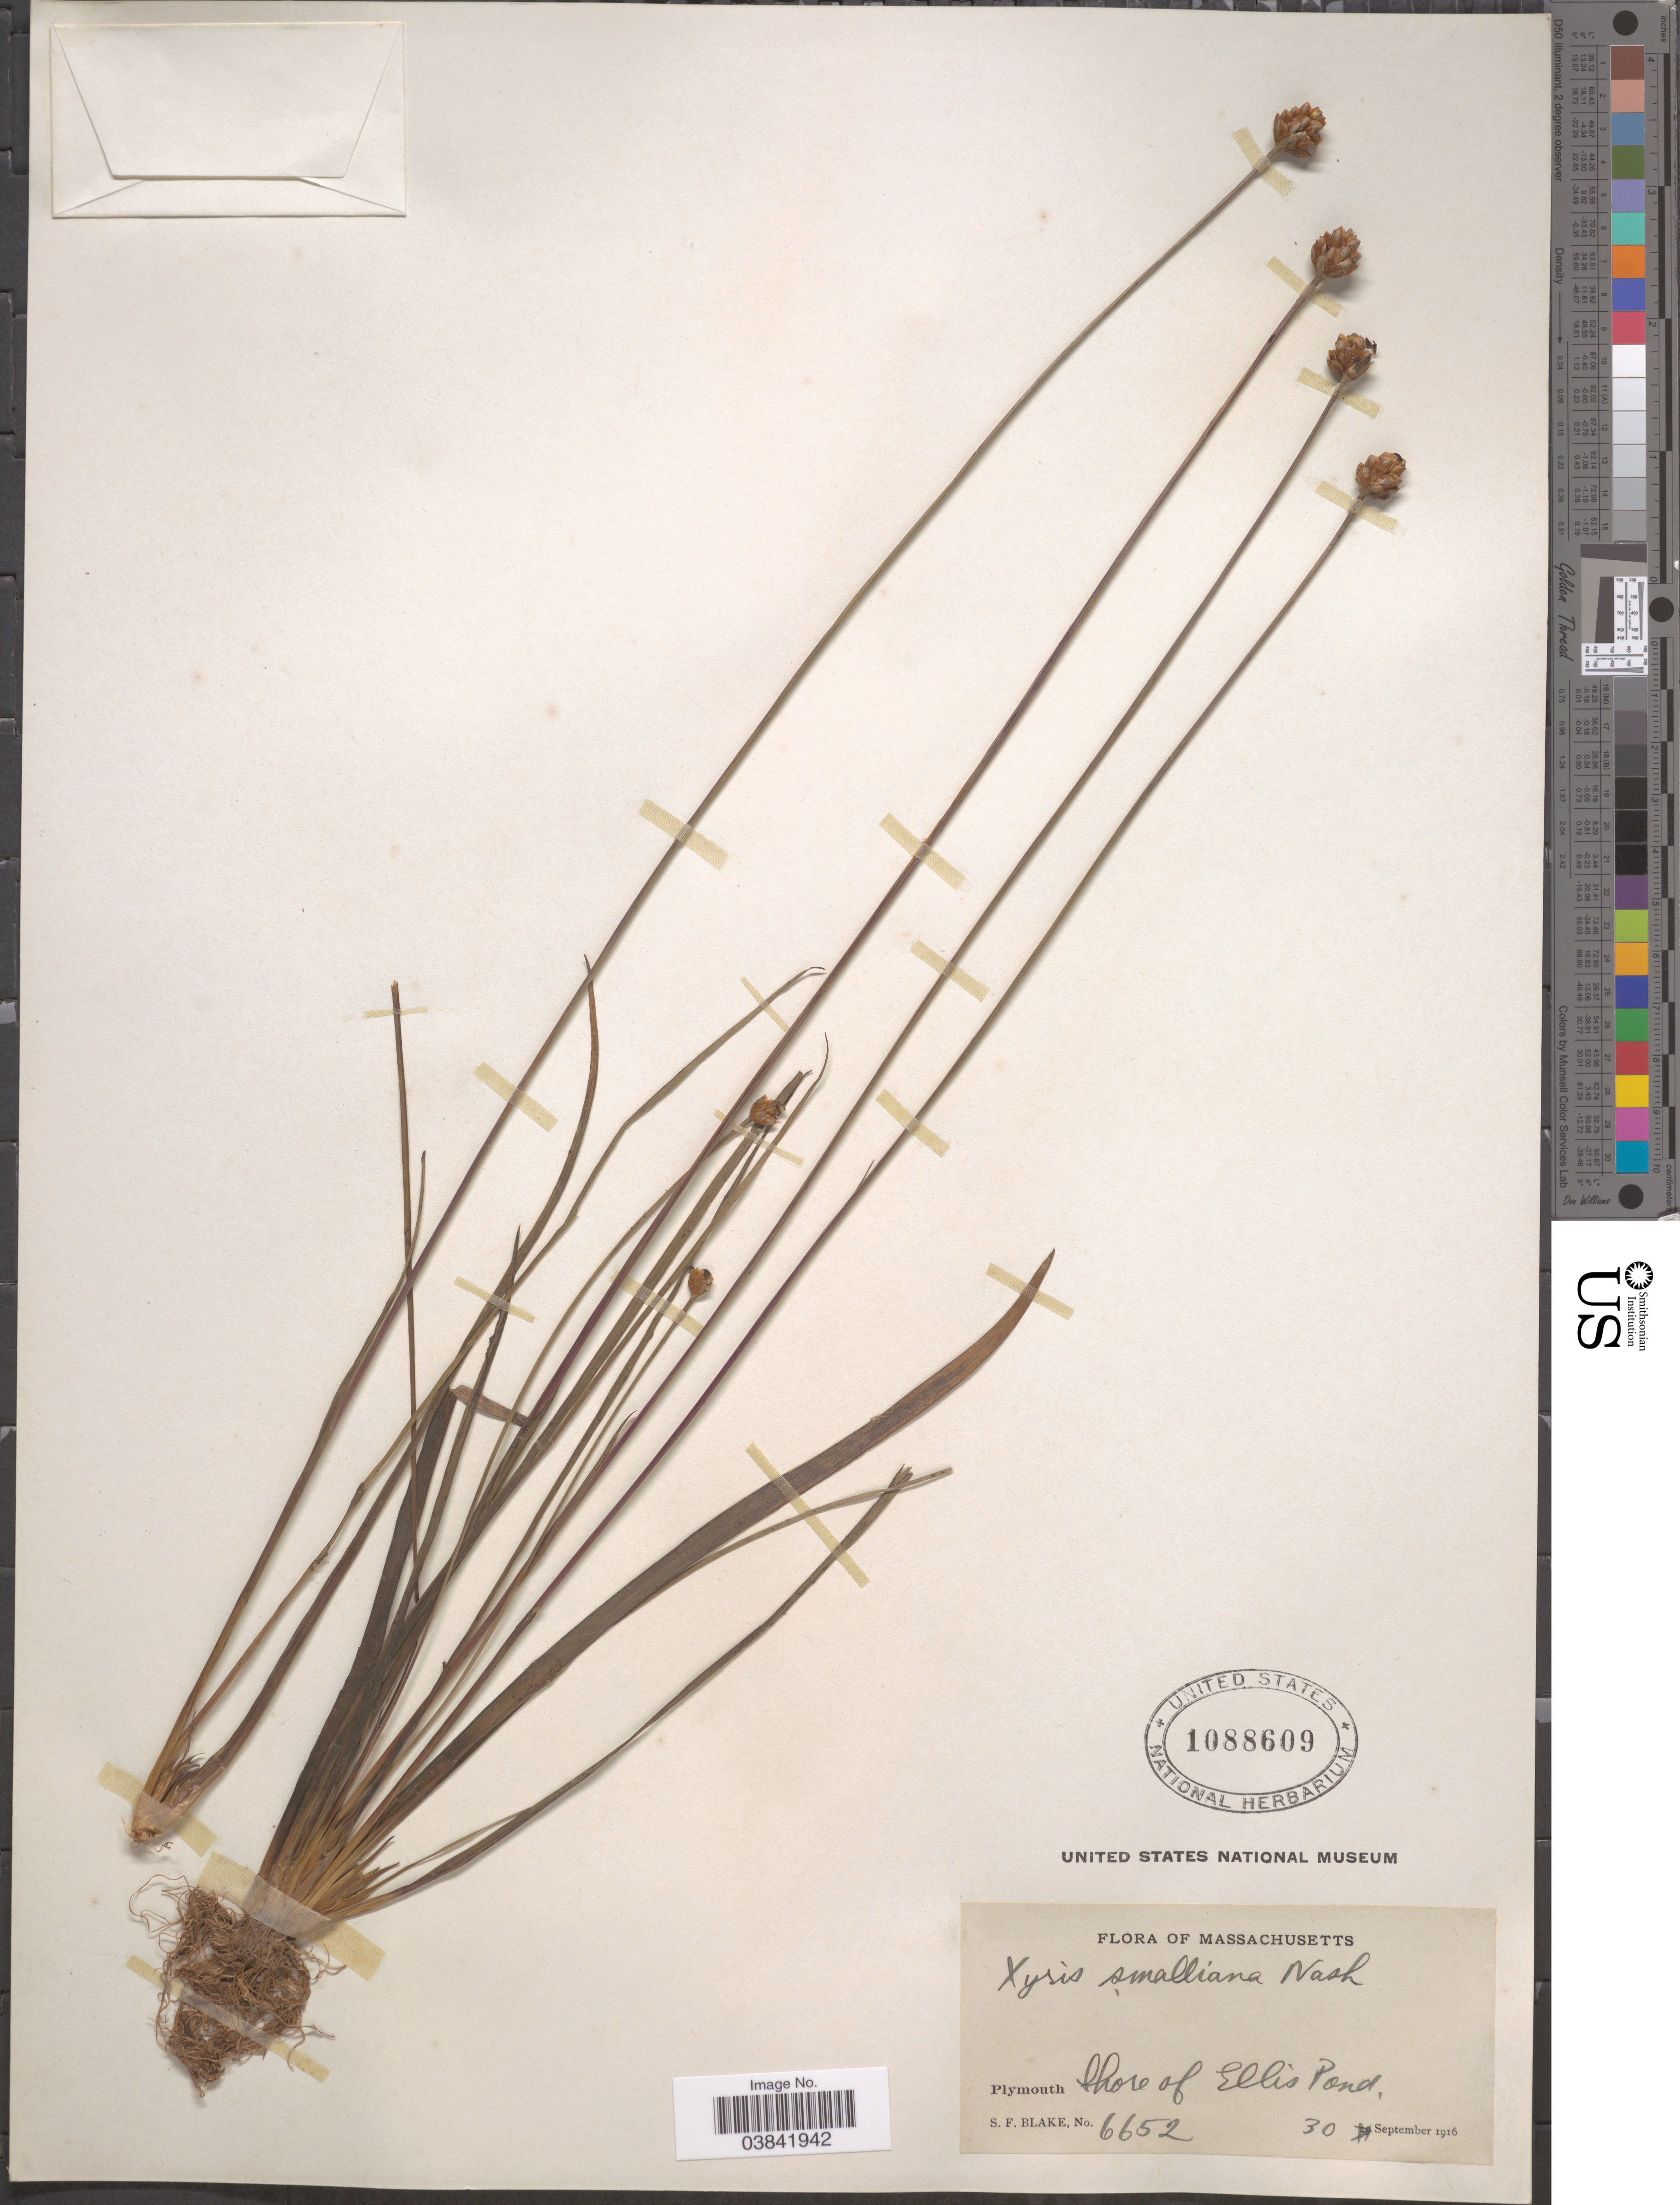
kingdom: Plantae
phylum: Tracheophyta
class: Liliopsida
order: Poales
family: Xyridaceae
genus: Xyris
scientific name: Xyris smalliana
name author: Nash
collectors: S. Blake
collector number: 6652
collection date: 1916-09-30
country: United States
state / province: Massachusetts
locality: Plymouth shore of Ellis Pond.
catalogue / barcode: US 1088609